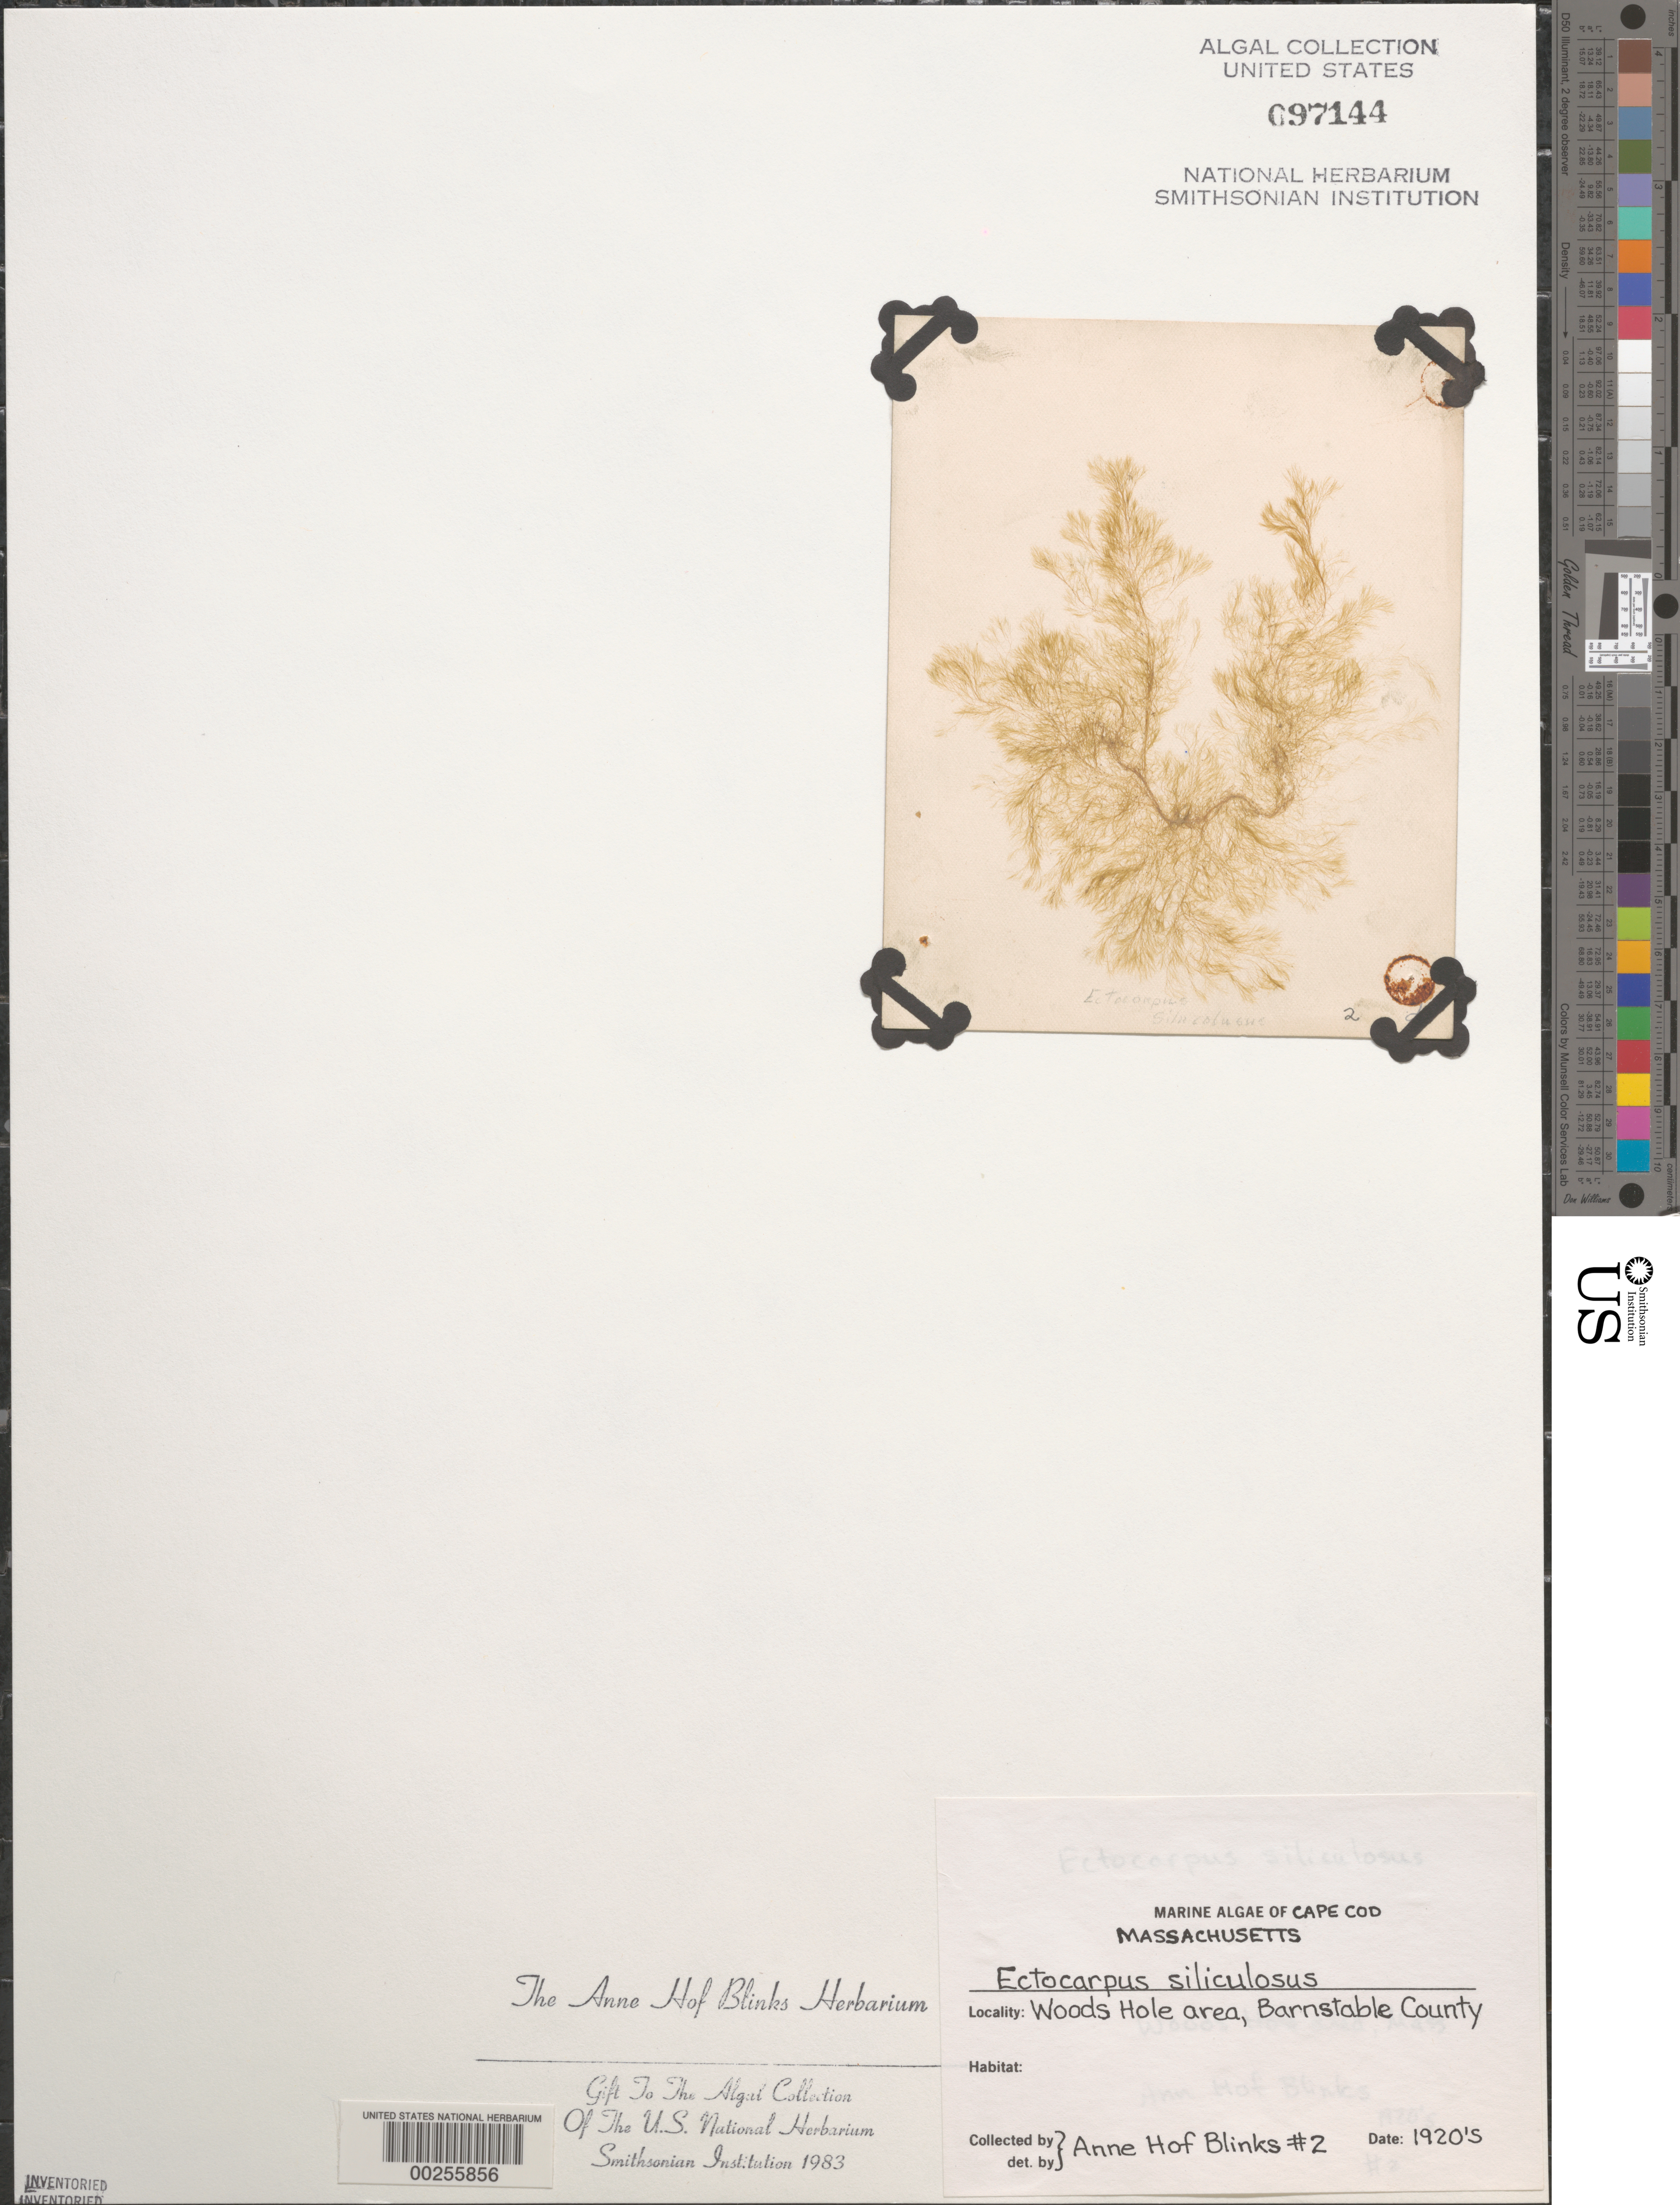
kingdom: Chromista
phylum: Ochrophyta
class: Phaeophyceae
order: Ectocarpales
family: Ectocarpaceae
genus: Ectocarpus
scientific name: Ectocarpus siliculosus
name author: (Dillwyn) Lyngbye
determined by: Blinks, Anne Hof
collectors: A. Blinks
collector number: AHB 2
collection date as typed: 192-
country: United States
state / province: Massachusetts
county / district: Barnstable County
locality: Woods Hole area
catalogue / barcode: US 97144